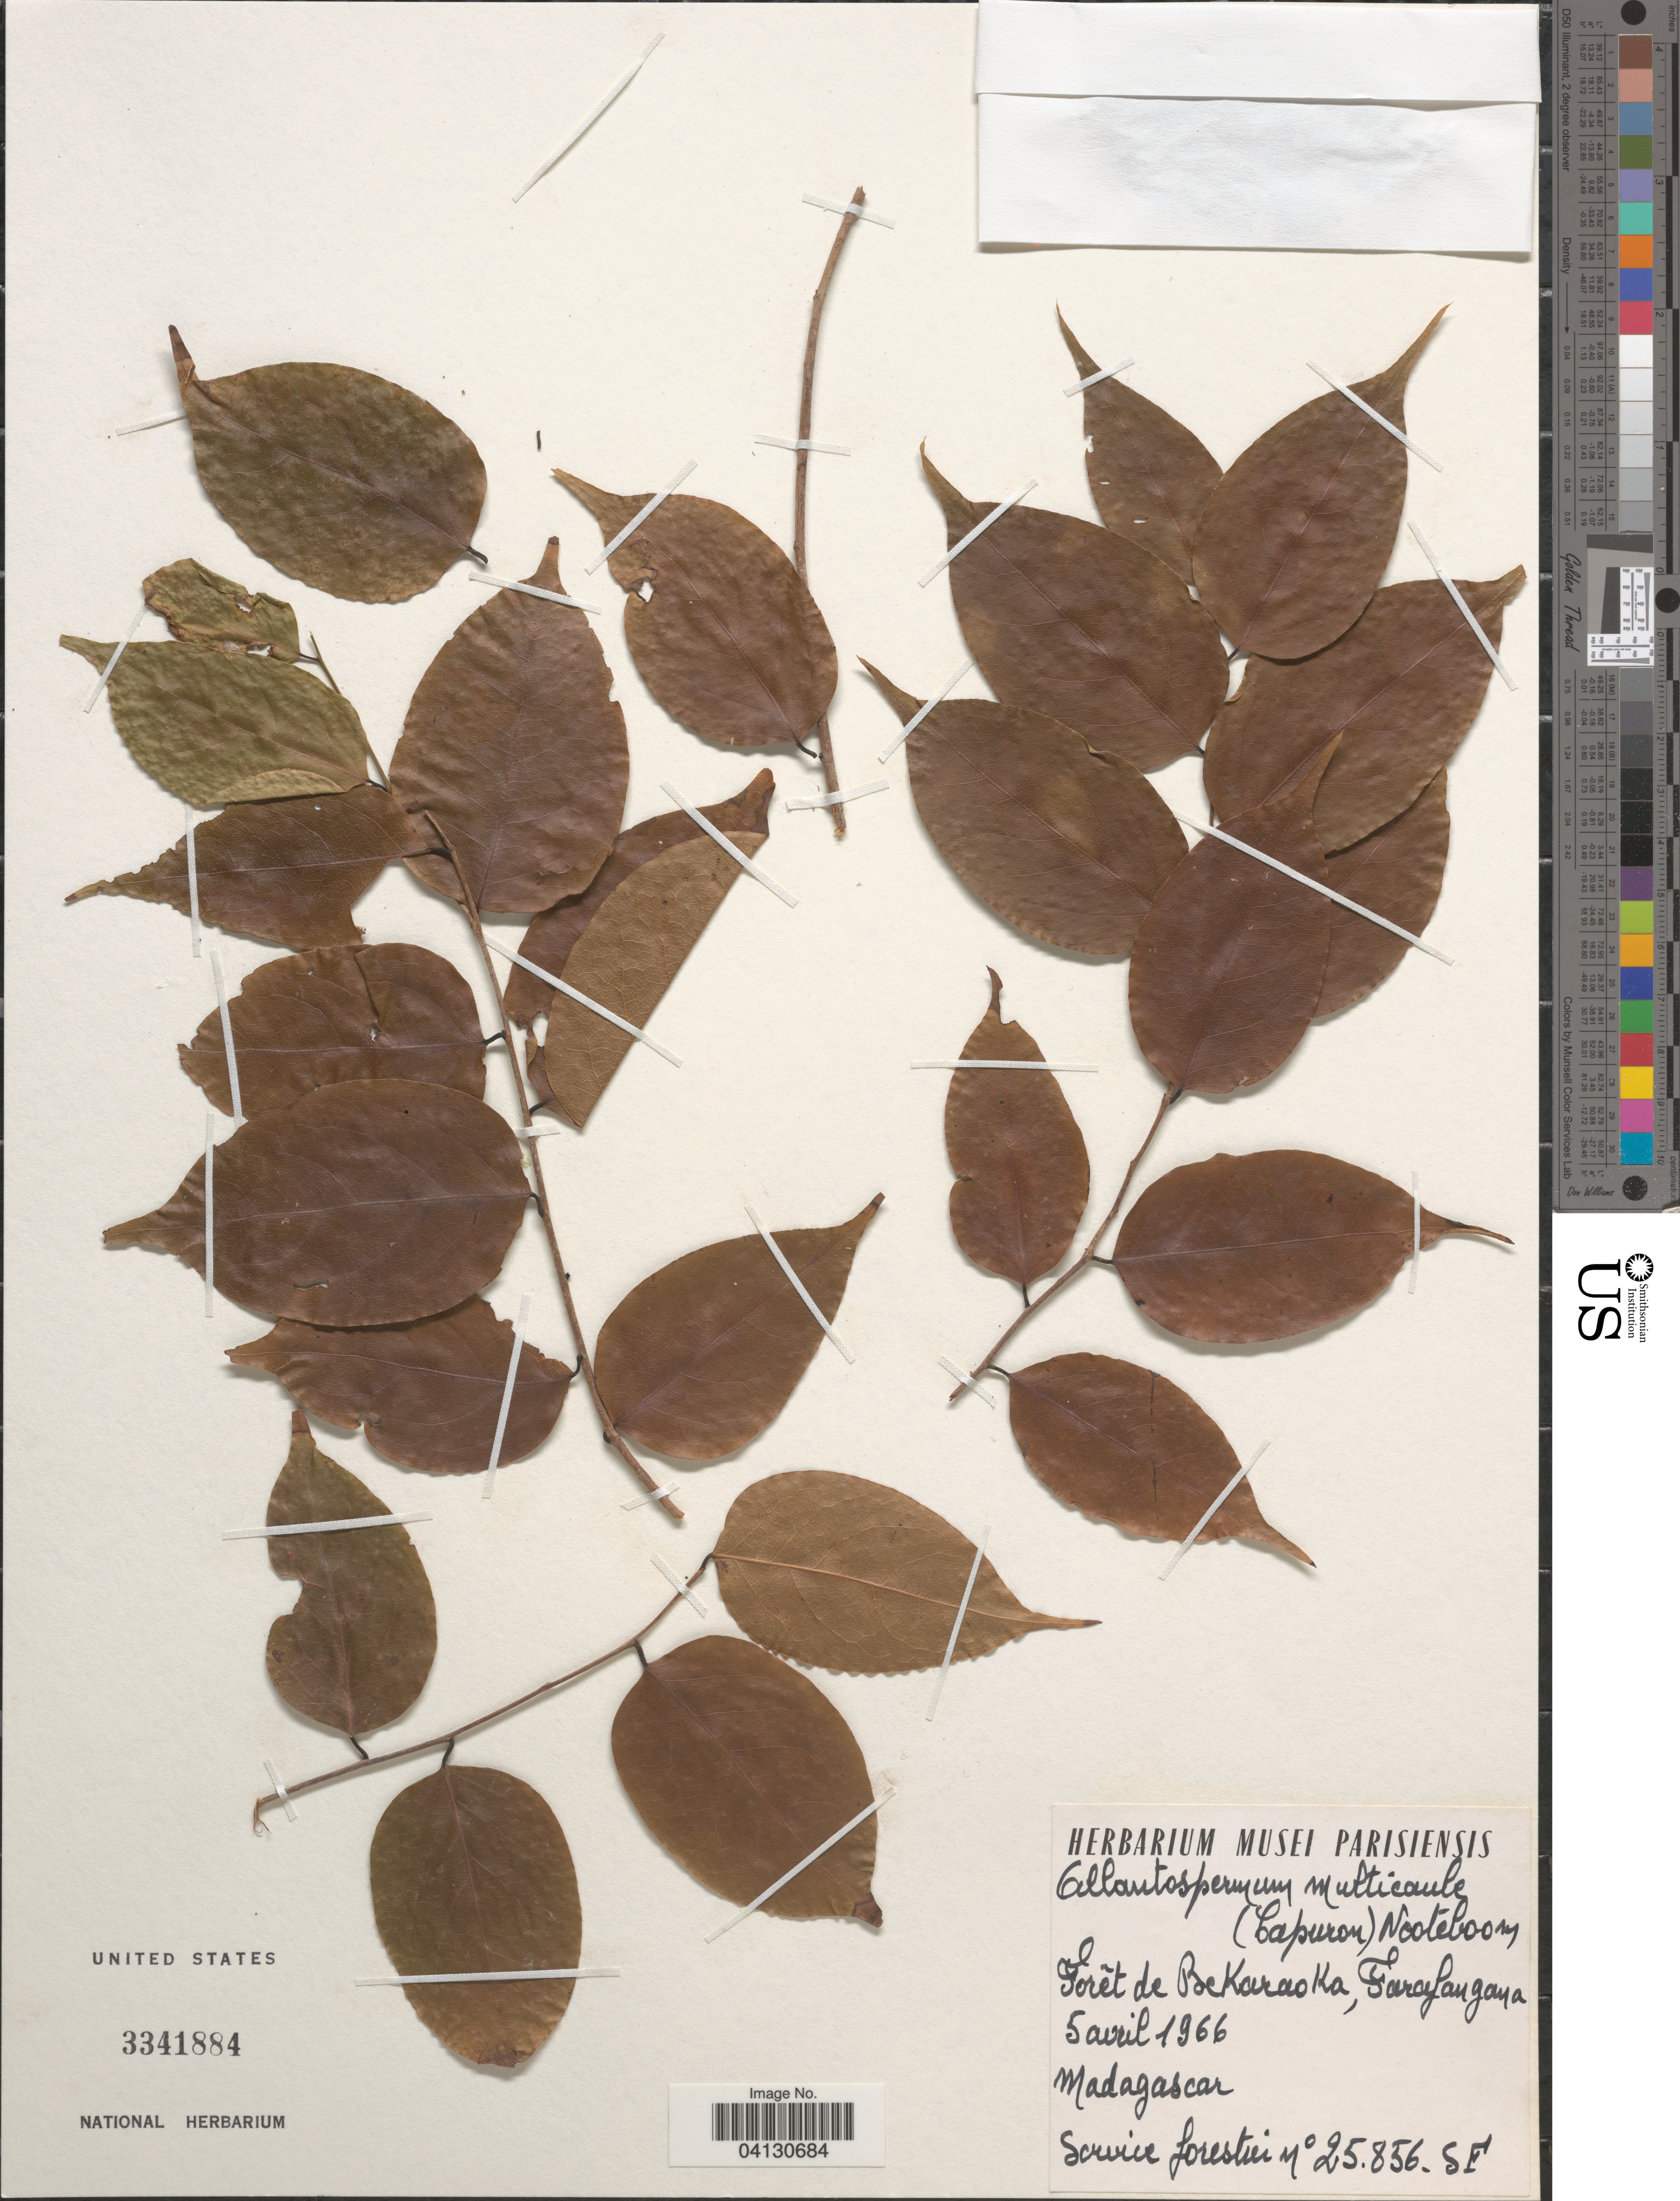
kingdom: Plantae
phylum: Tracheophyta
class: Magnoliopsida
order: Malpighiales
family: Ixonanthaceae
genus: Allantospermum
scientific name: Allantospermum multicaule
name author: (Capuron) Noot.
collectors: Service Forestier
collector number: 25856SF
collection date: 1966-04-05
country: Madagascar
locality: Forêt de Bekaraoka, Farafangana.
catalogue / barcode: US 3341884